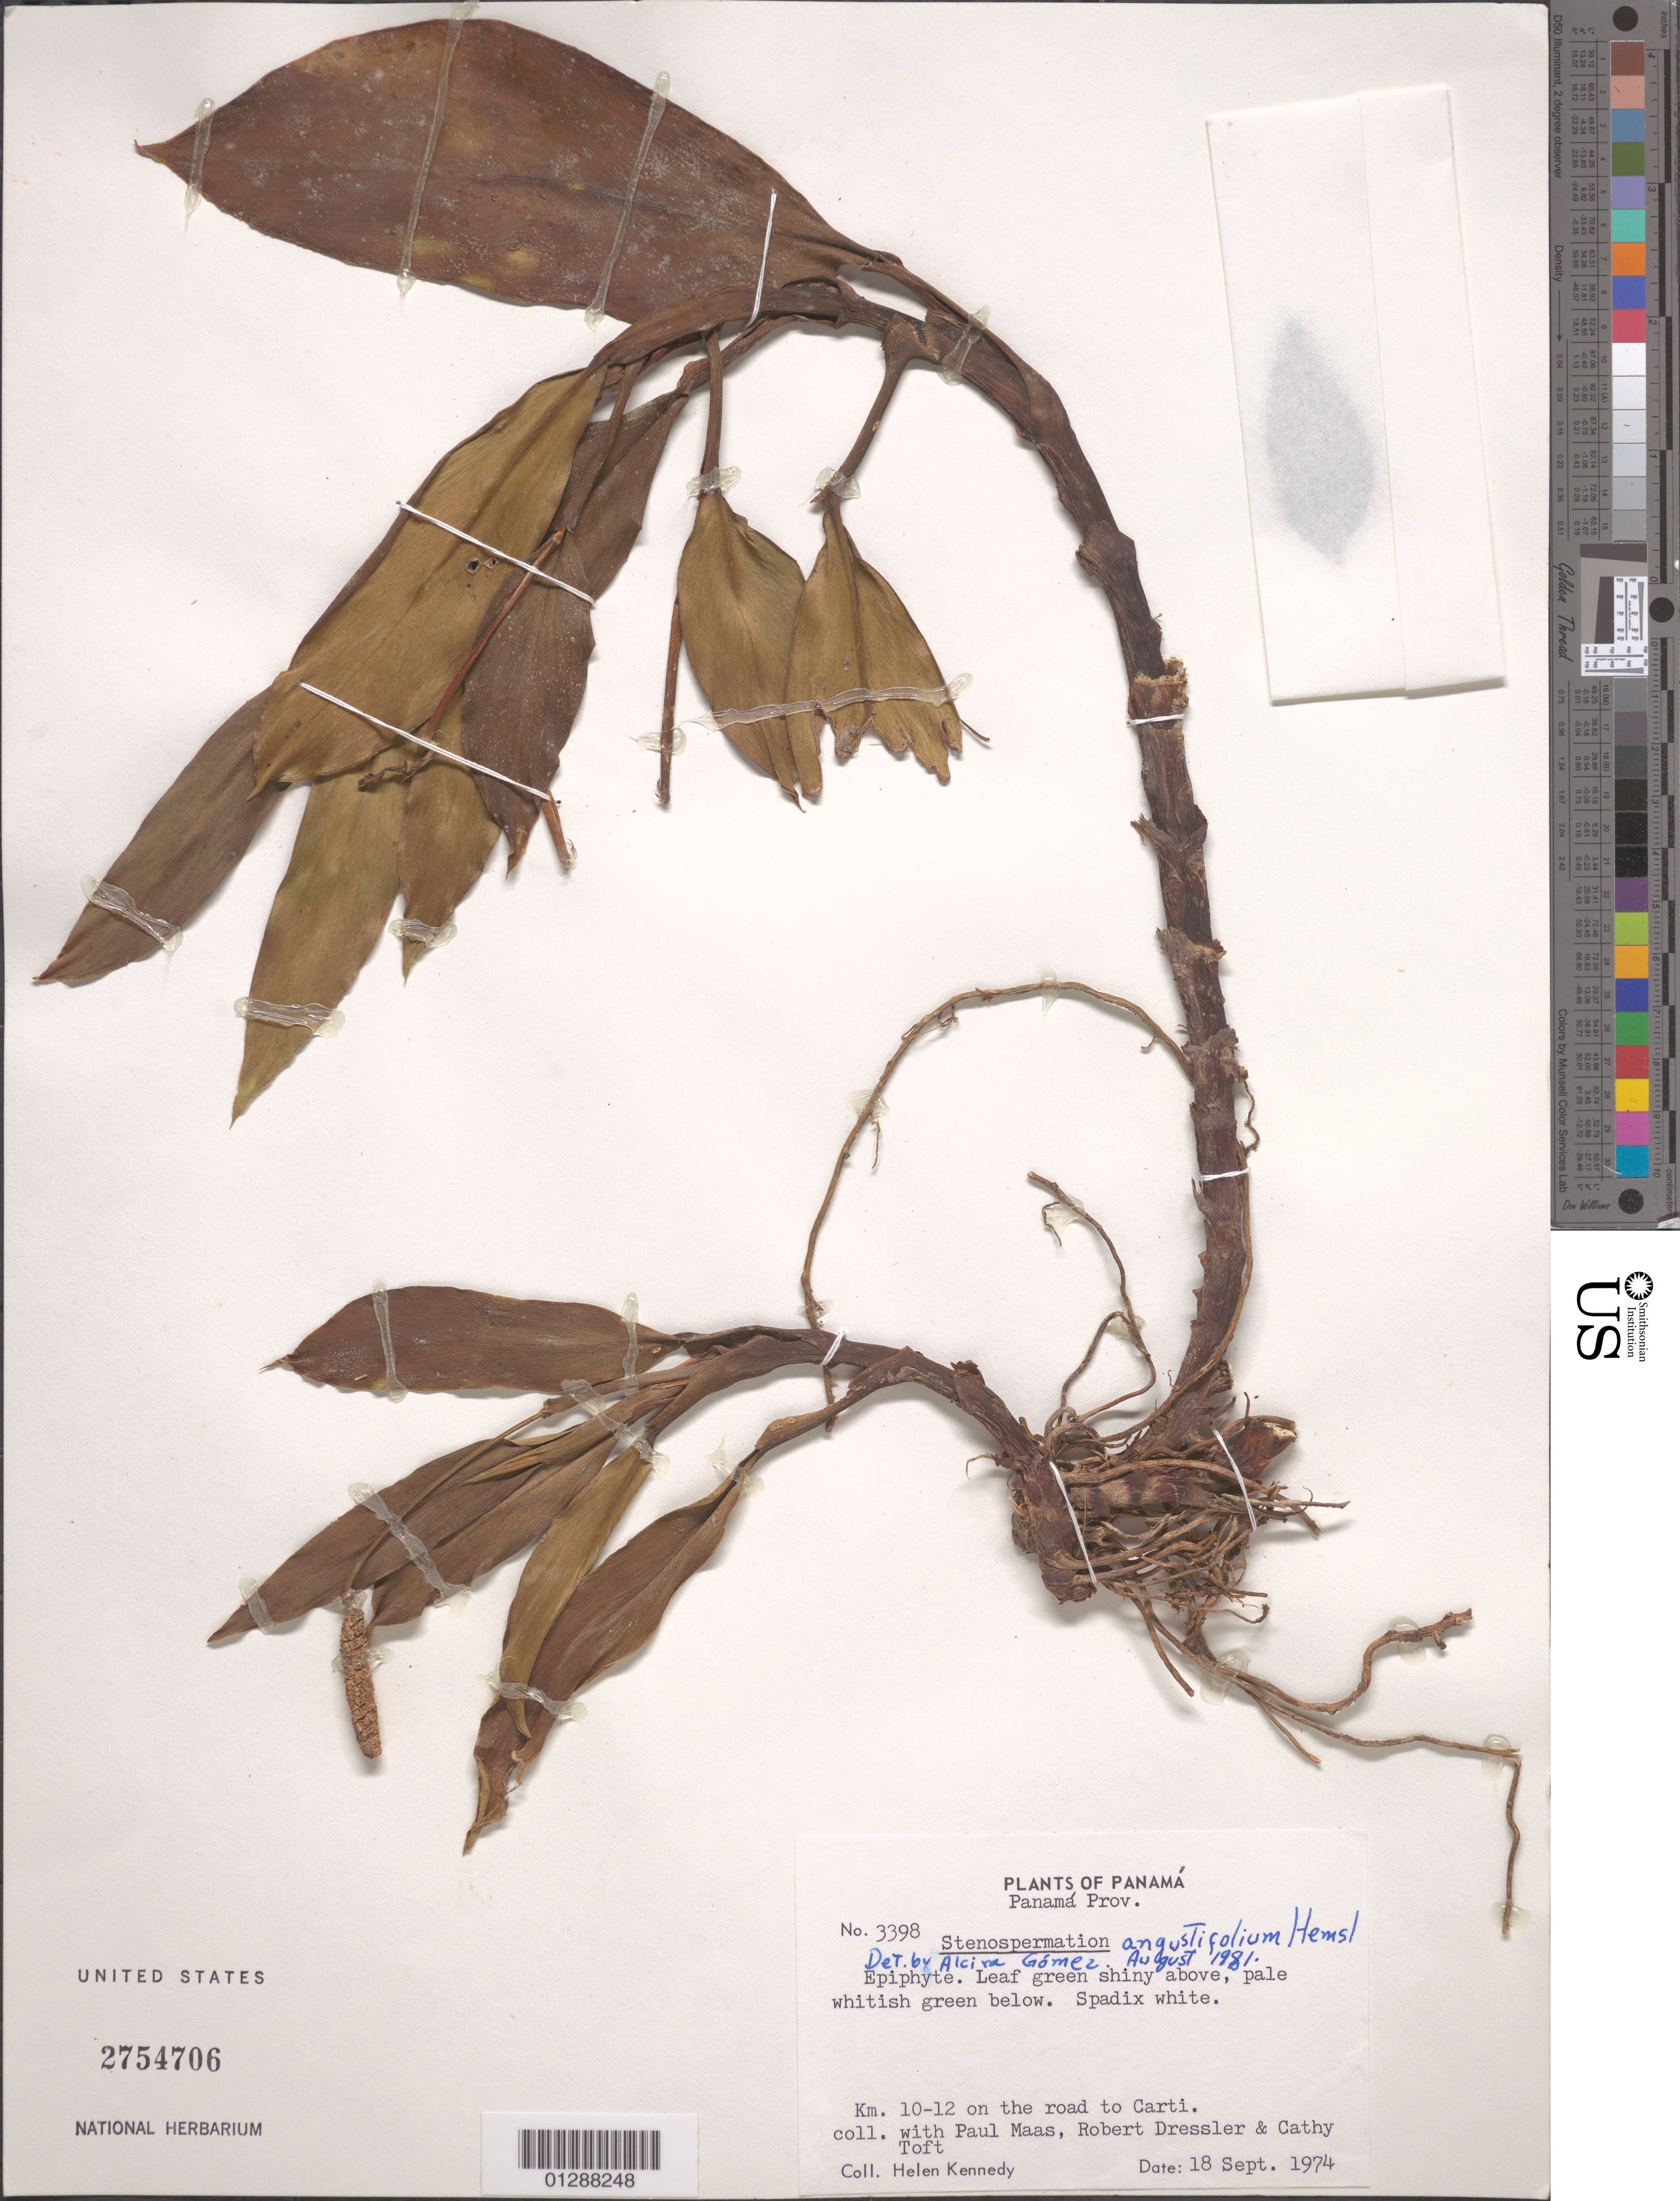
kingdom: Plantae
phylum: Tracheophyta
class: Liliopsida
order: Alismatales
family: Araceae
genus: Stenospermation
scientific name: Stenospermation angustifolium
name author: Hemsl.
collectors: H. Kennedy, P. Maas, R. Dressler & C. Toft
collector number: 3398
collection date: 1974-09-18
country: Panama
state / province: Panamá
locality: Km. 10-12 on the road to Carti.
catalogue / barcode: US 2754706